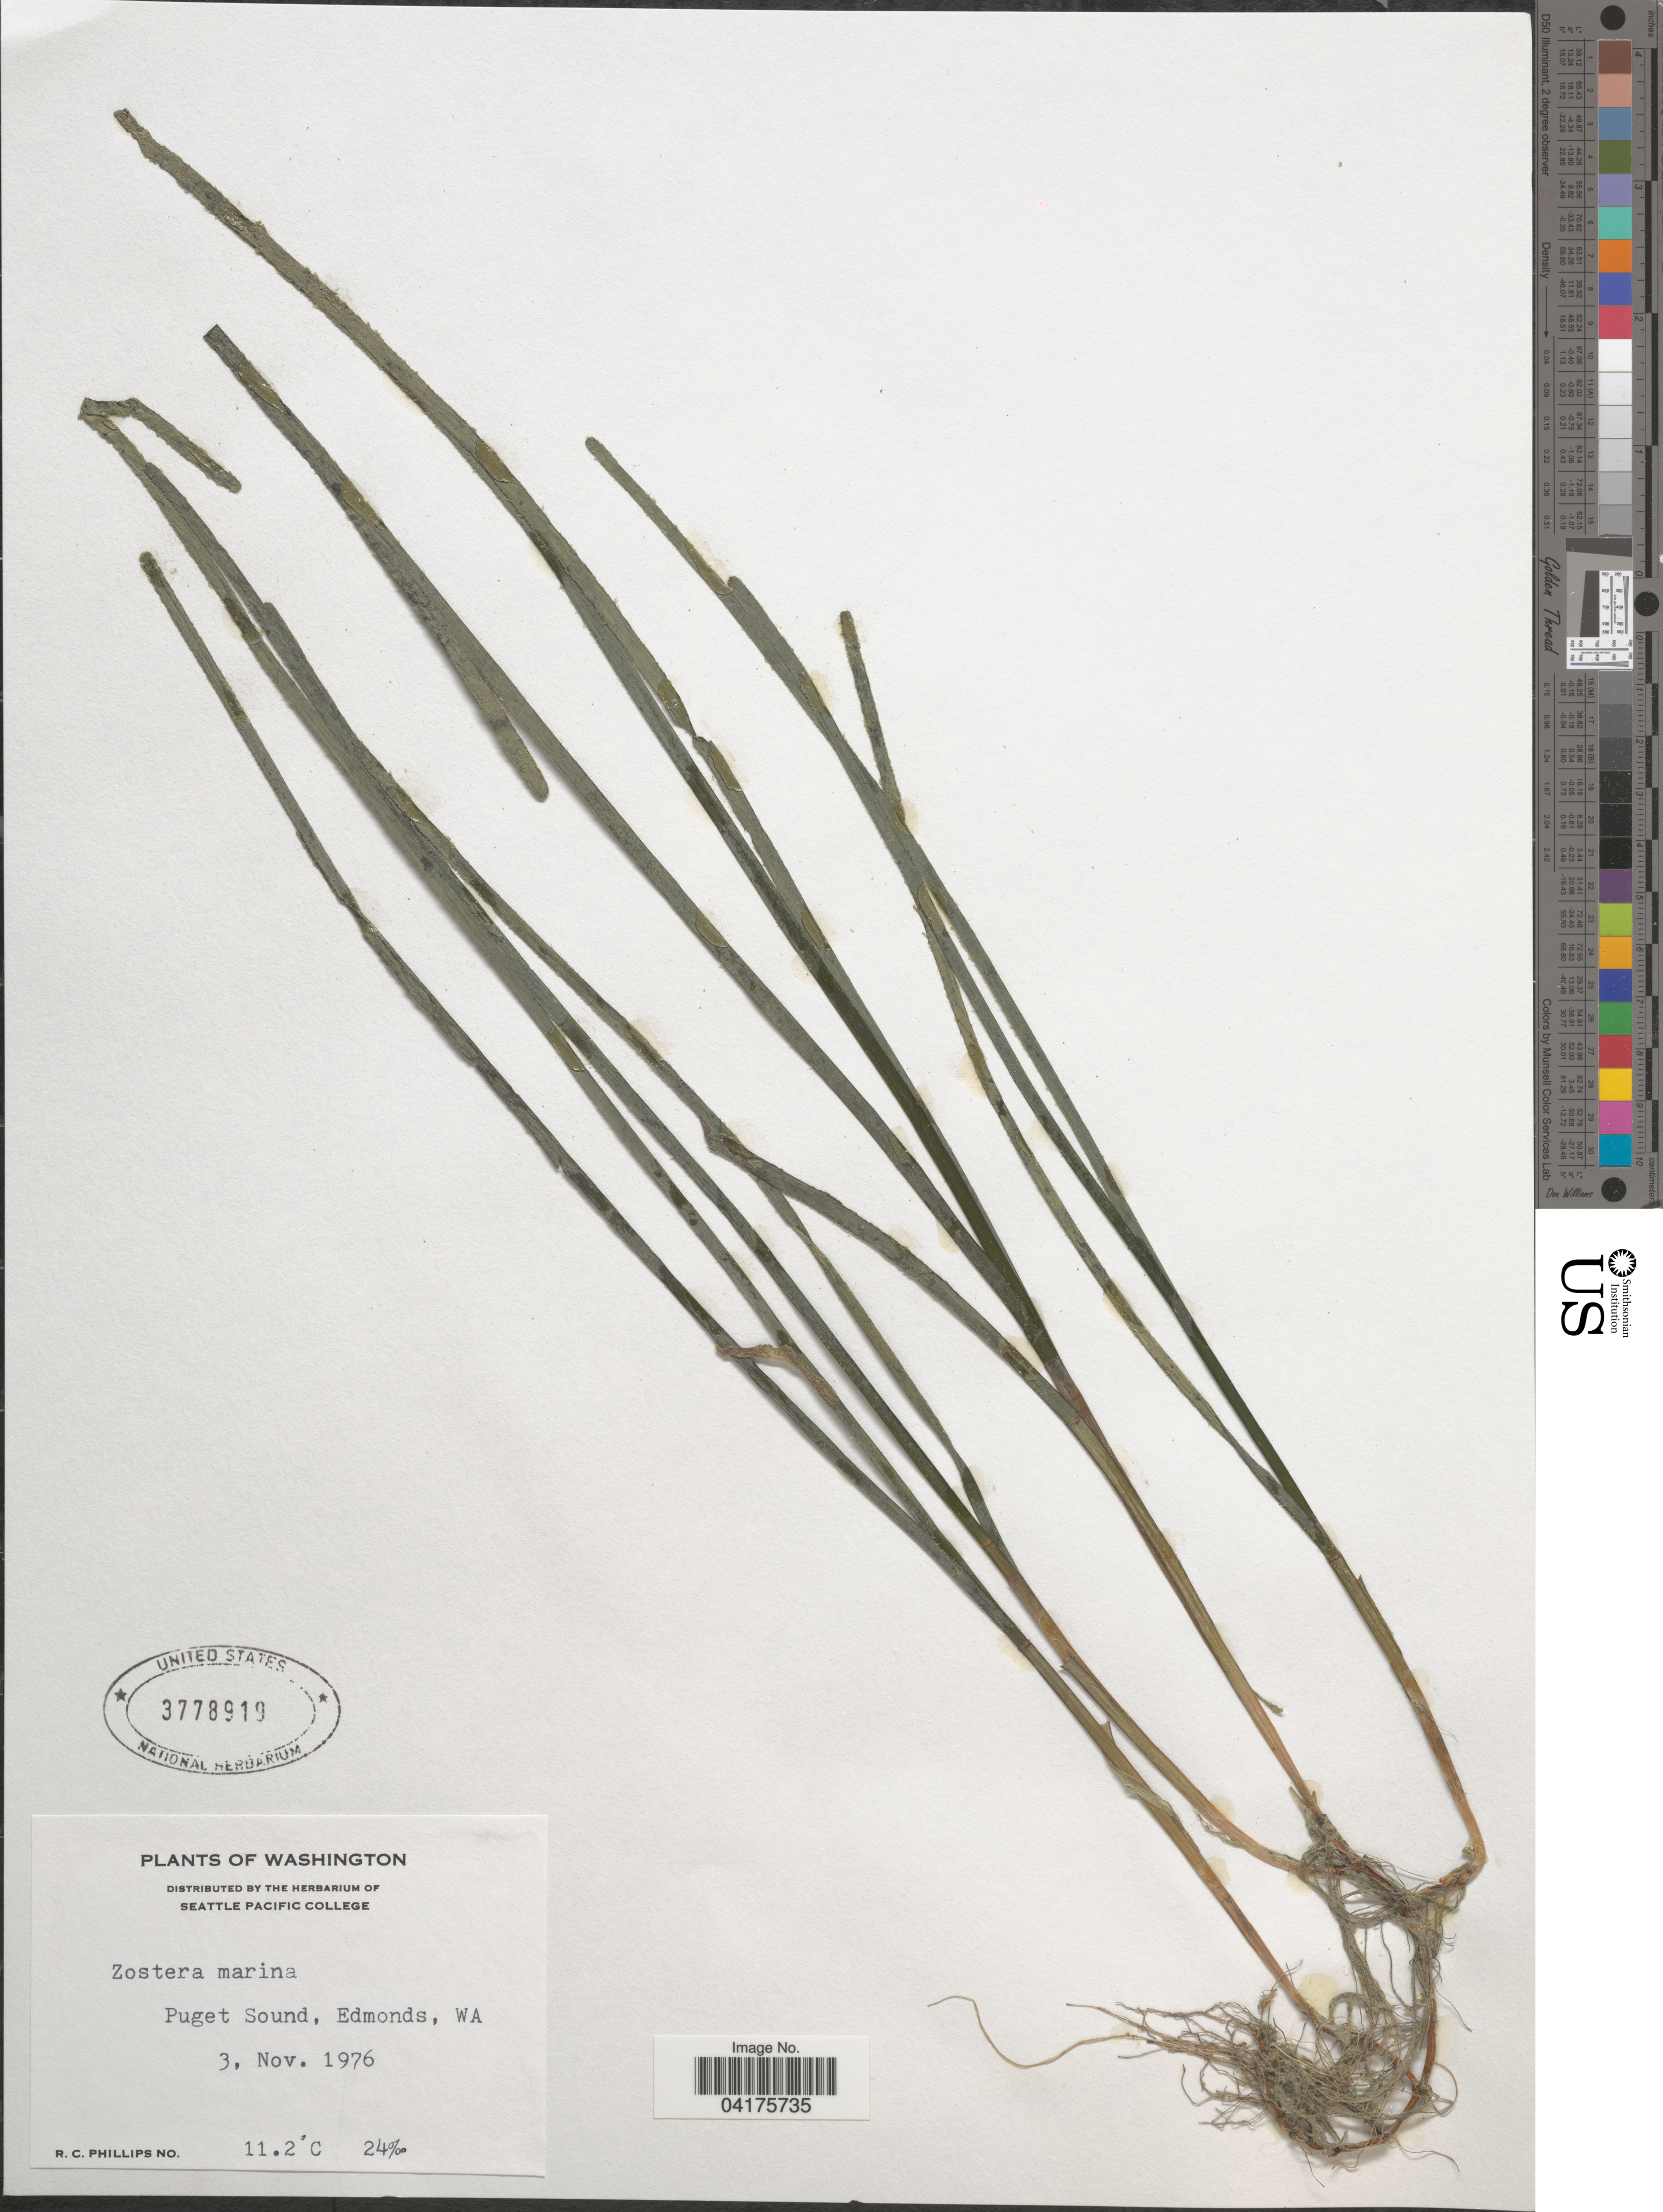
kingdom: Plantae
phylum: Tracheophyta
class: Liliopsida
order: Alismatales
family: Zosteraceae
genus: Zostera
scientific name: Zostera marina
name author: L.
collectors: R. C. Phillips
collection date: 1976-11-03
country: United States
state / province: Washington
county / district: King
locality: Puget Sound, Edmonds.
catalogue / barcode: US 3778919